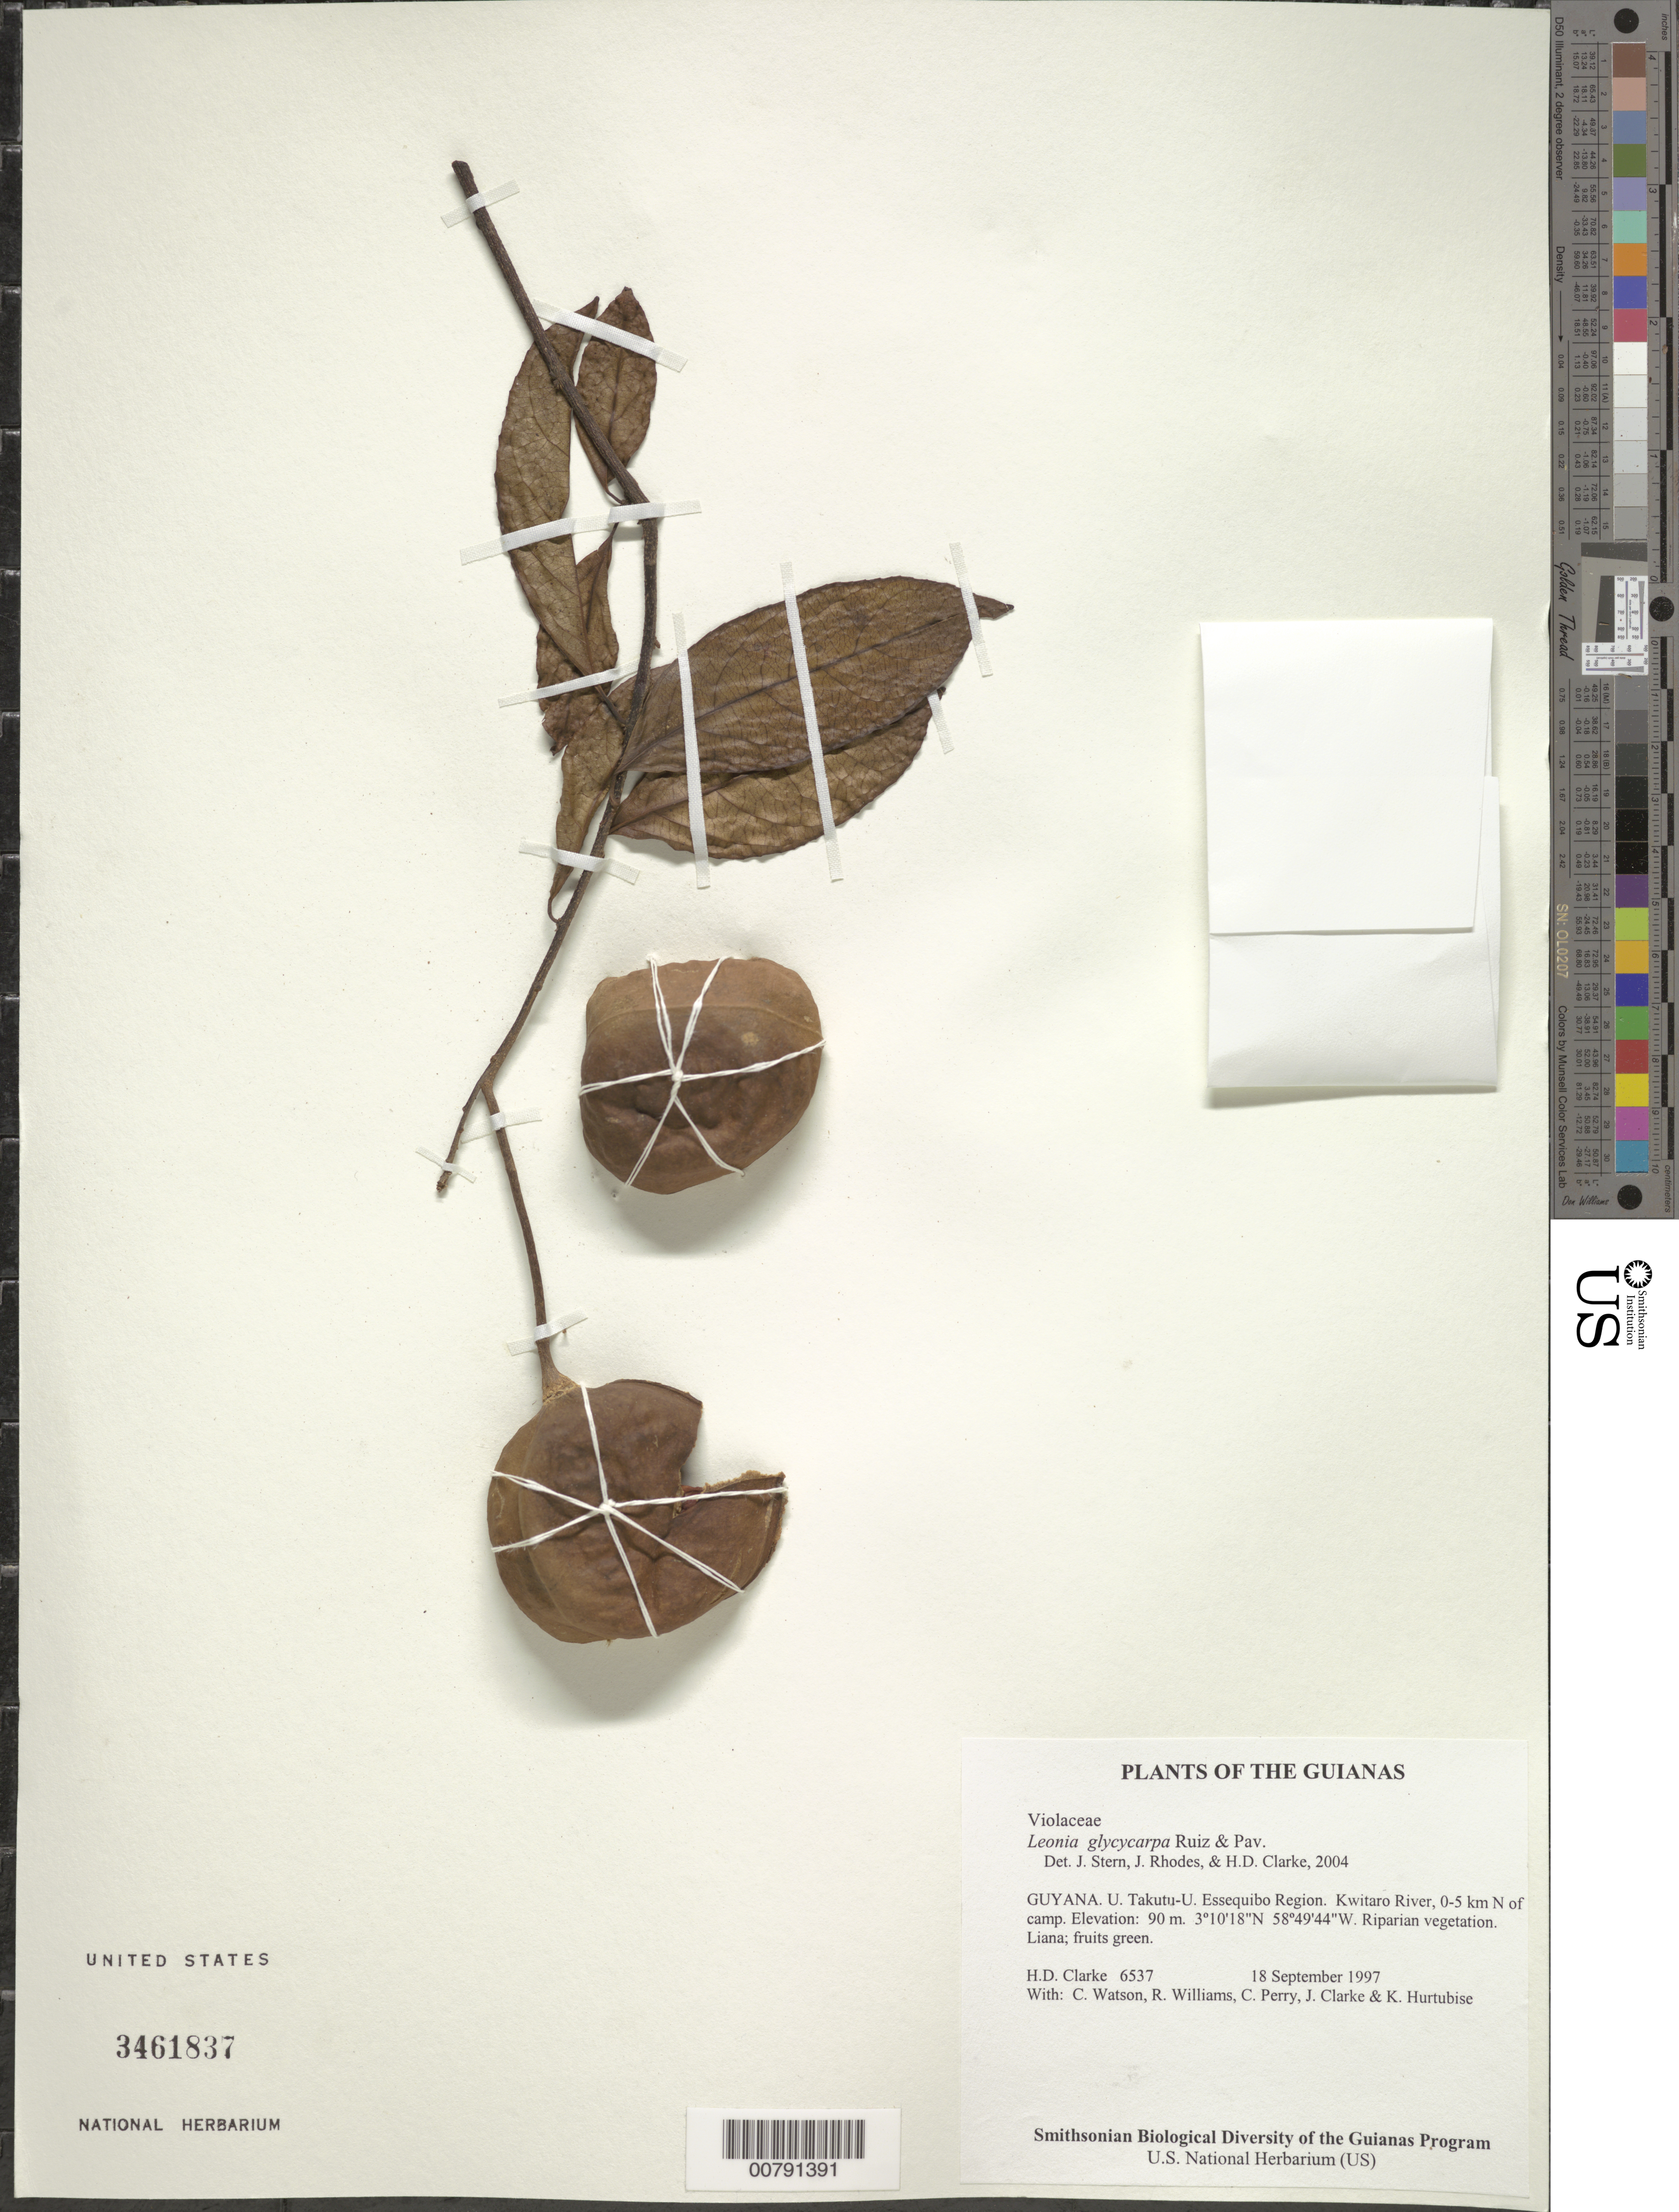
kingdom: Plantae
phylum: Tracheophyta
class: Magnoliopsida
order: Malpighiales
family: Violaceae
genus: Leonia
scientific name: Leonia glycycarpa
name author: Ruiz & Pav.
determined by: Clarke, H. D.; Rhodes, J.; Stern, S. R.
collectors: H. D. Clarke, C. Watson, R. Williams, C. Perry, J. Clarke & K. Hurtubise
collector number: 6537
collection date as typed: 18 September 1997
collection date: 1997-09-18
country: Guyana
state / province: U. Takutu-U. Essequibo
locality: Kwitaro River, 0-5 km N of camp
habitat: Riparian vegetation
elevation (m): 90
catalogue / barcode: US 3461837